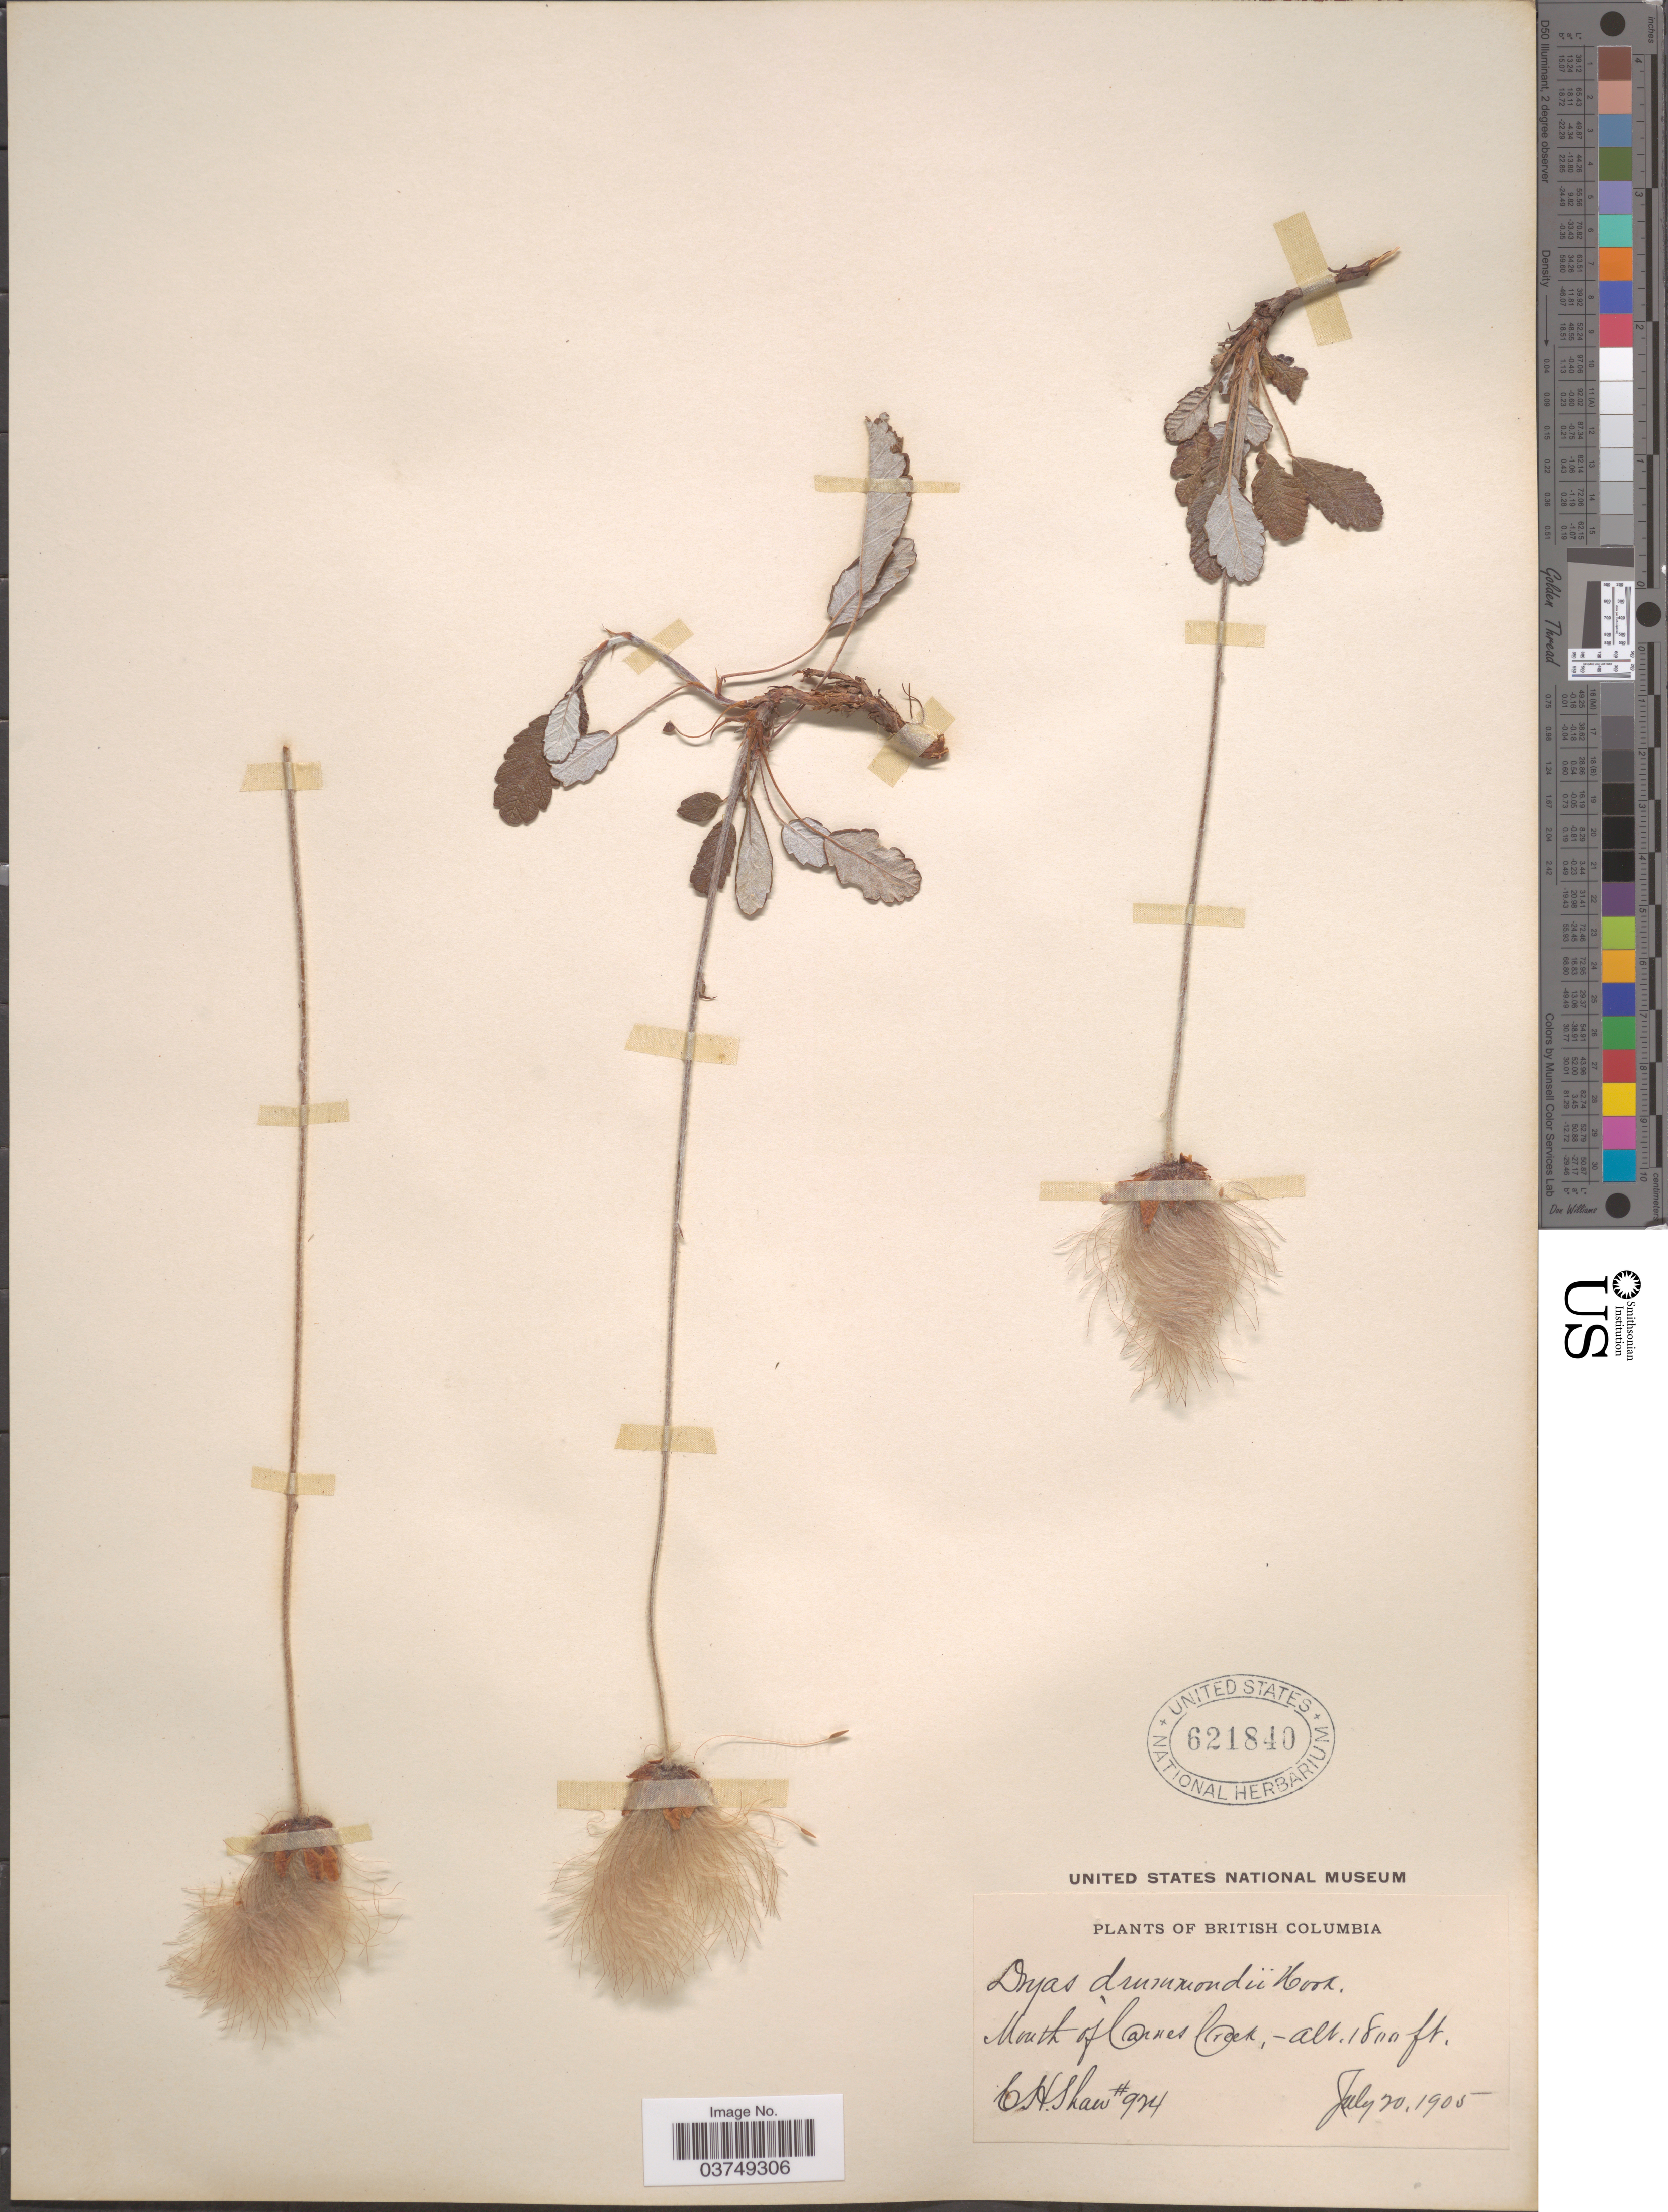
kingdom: Plantae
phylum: Tracheophyta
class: Magnoliopsida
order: Rosales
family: Rosaceae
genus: Dryas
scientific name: Dryas drummondii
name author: Hook. & Richardson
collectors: C. H. Shaw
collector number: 924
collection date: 1905-07-20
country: Canada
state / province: British Columbia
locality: Mouth of Cannes Creek.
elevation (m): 549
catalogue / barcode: US 621840